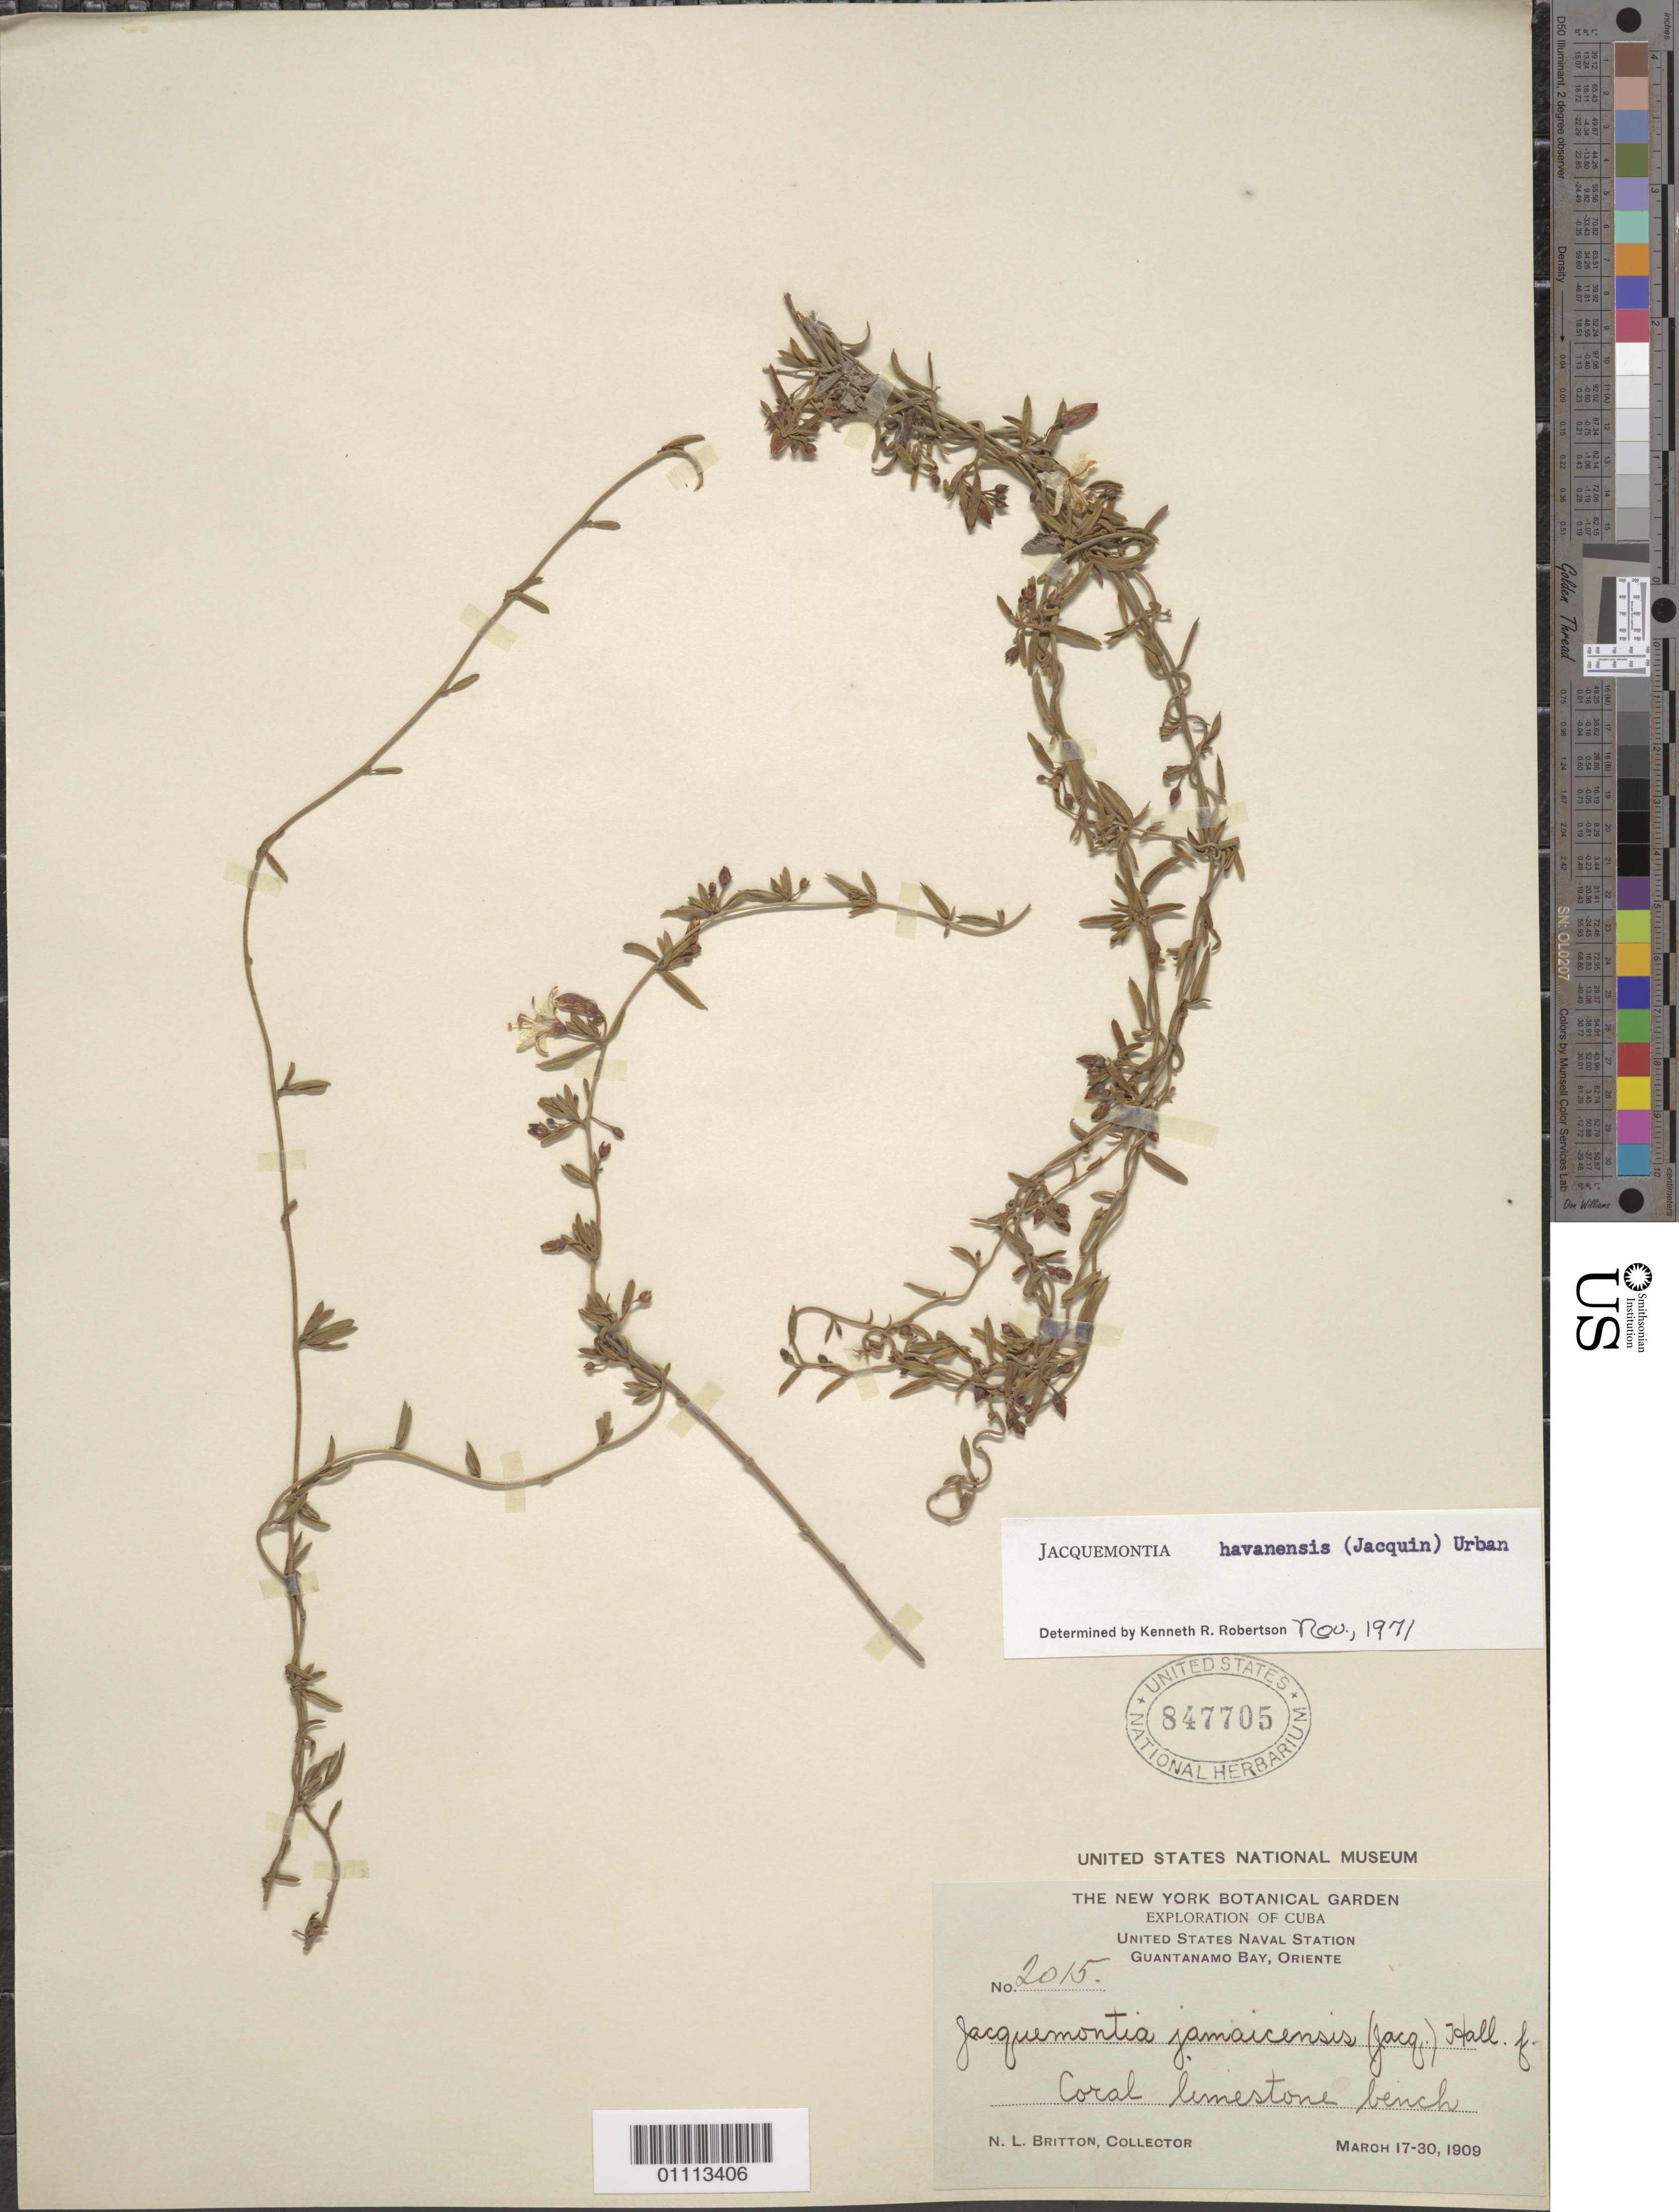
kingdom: Plantae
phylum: Tracheophyta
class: Magnoliopsida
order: Solanales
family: Convolvulaceae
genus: Jacquemontia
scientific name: Jacquemontia havanensis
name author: (Jacq.) Urb.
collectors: N. Britton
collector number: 2015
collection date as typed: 17 Mar 1909 to 30 Mar 1909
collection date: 1909-03-17/1909-03-30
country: Cuba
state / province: Guantánamo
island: Cuba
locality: United States Naval Station Guantánamo Bay Coral limestone bench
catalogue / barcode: US 847705